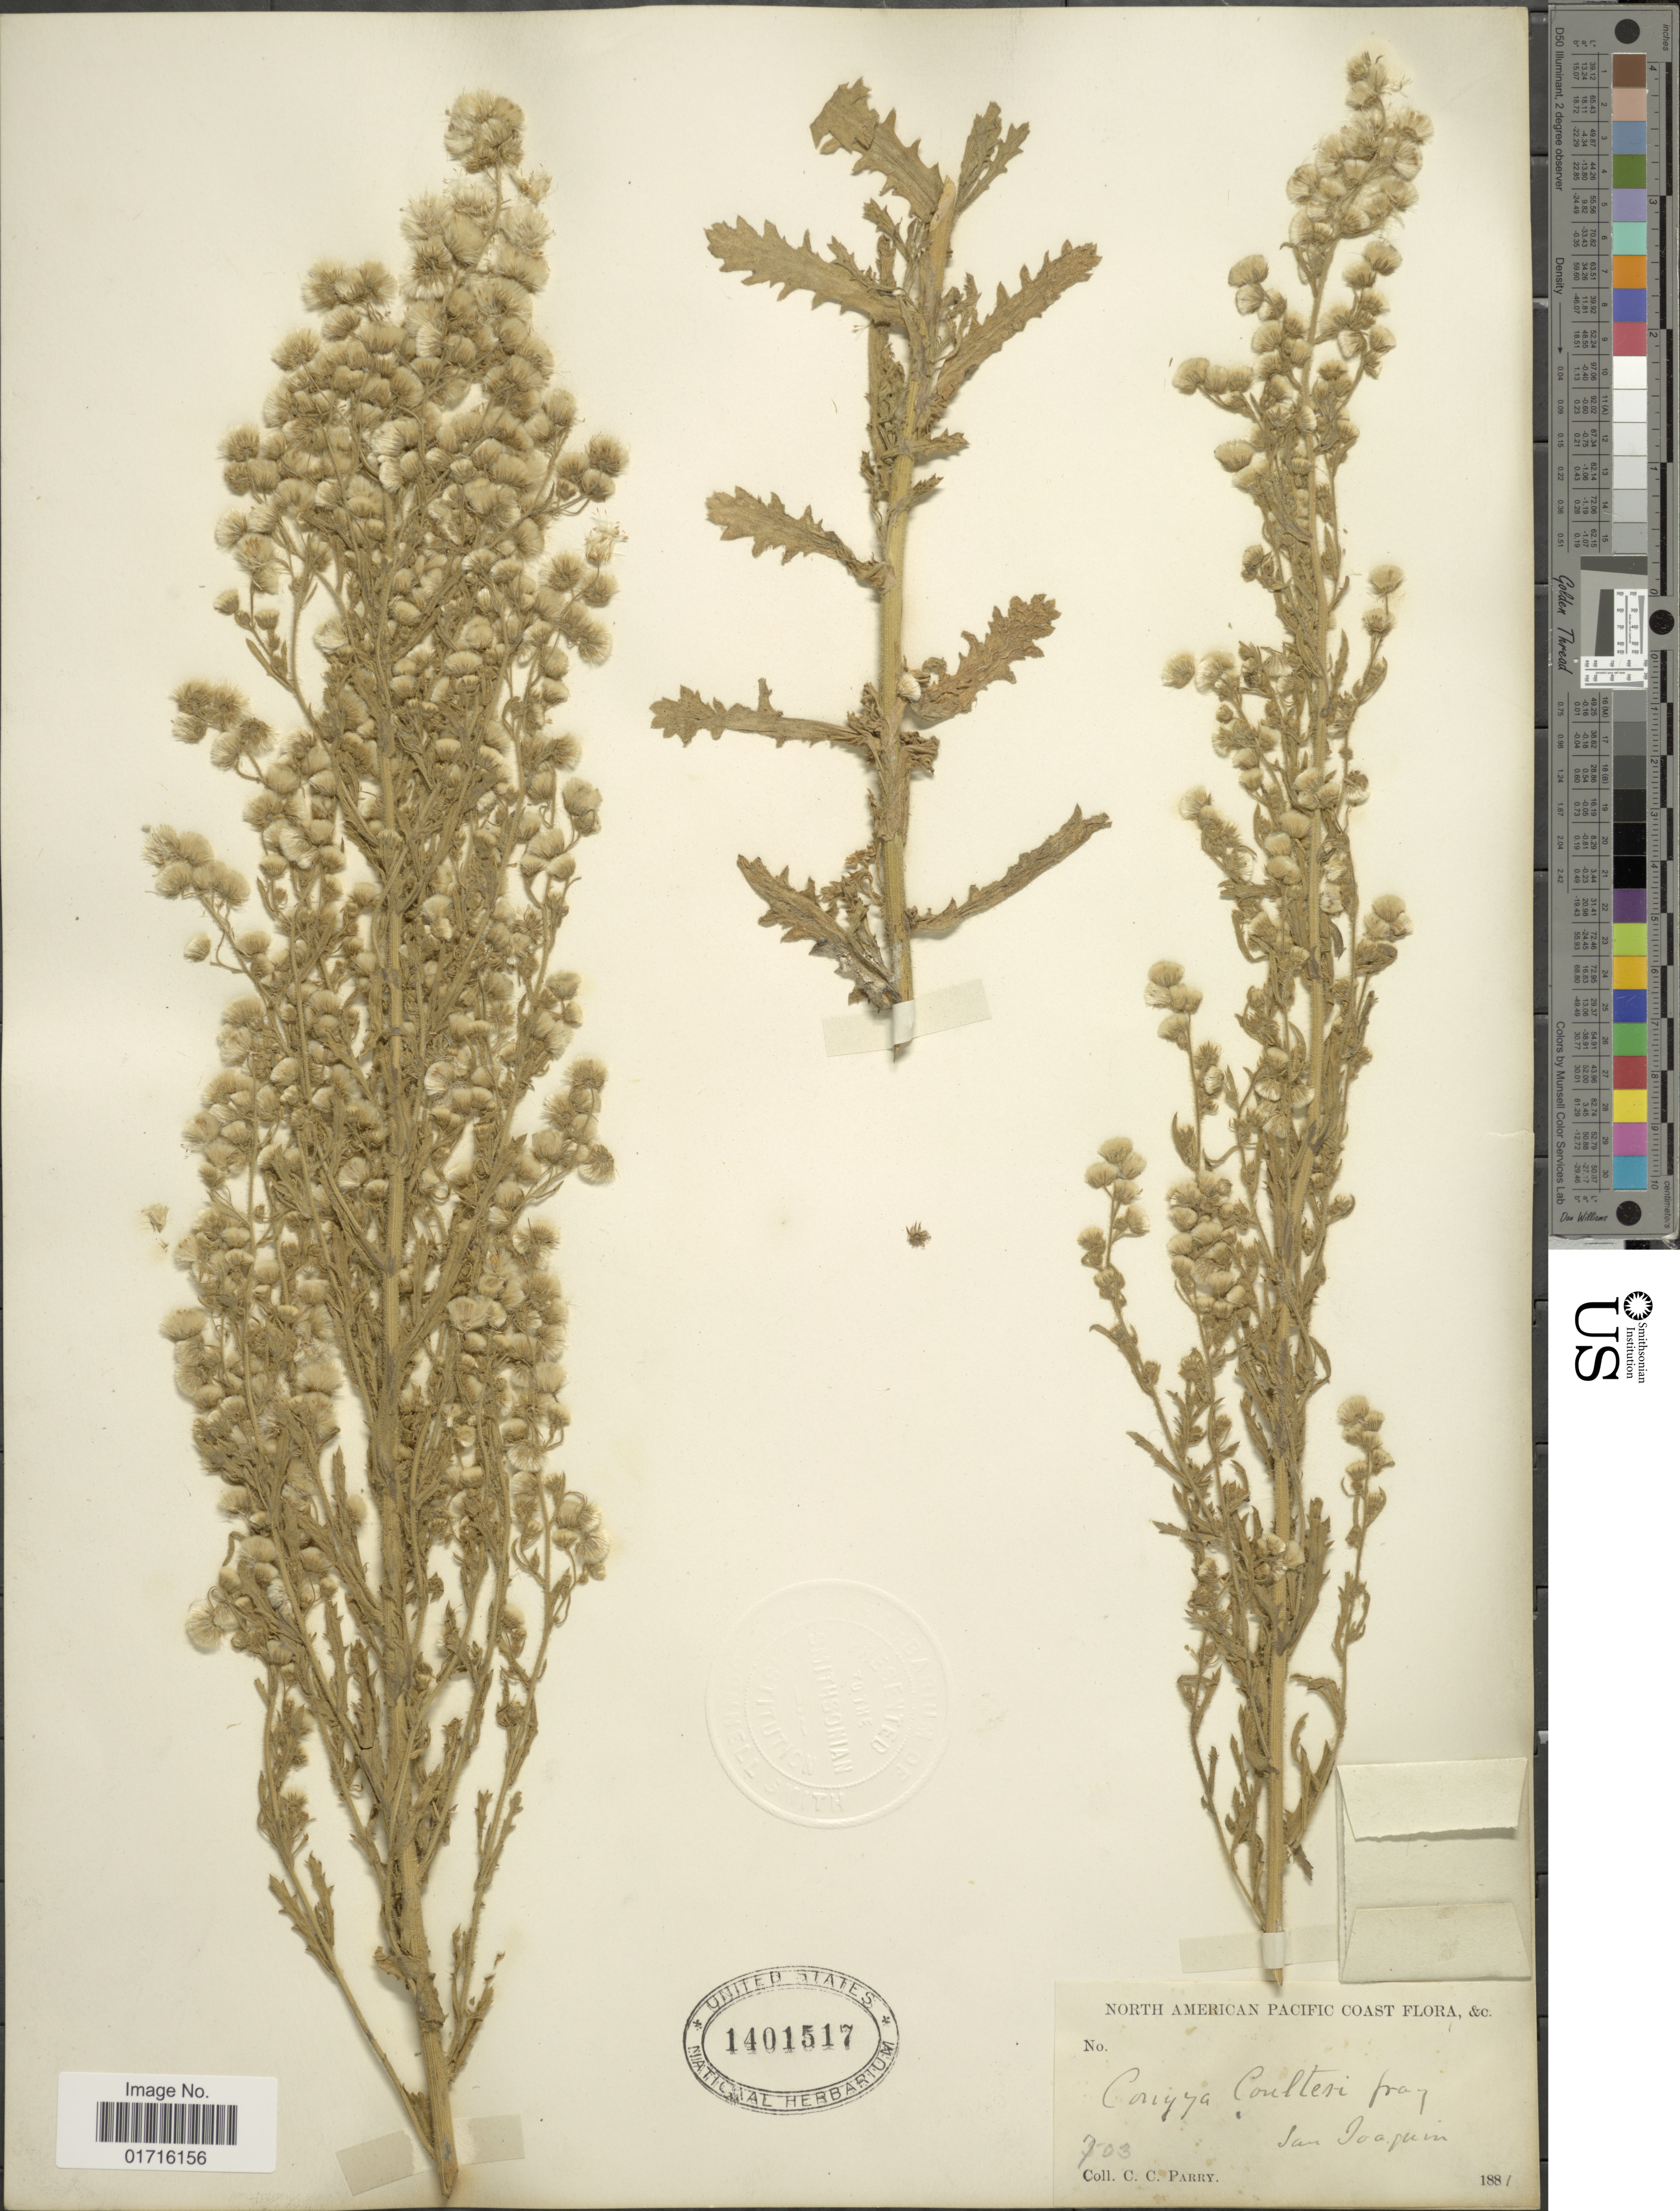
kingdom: Plantae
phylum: Tracheophyta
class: Magnoliopsida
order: Asterales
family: Asteraceae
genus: Conyza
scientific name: Conyza coulteri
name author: A. Gray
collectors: C. C. Parry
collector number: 703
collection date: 1881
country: United States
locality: Pacific Coast, San Juaquin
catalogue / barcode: US 1401517